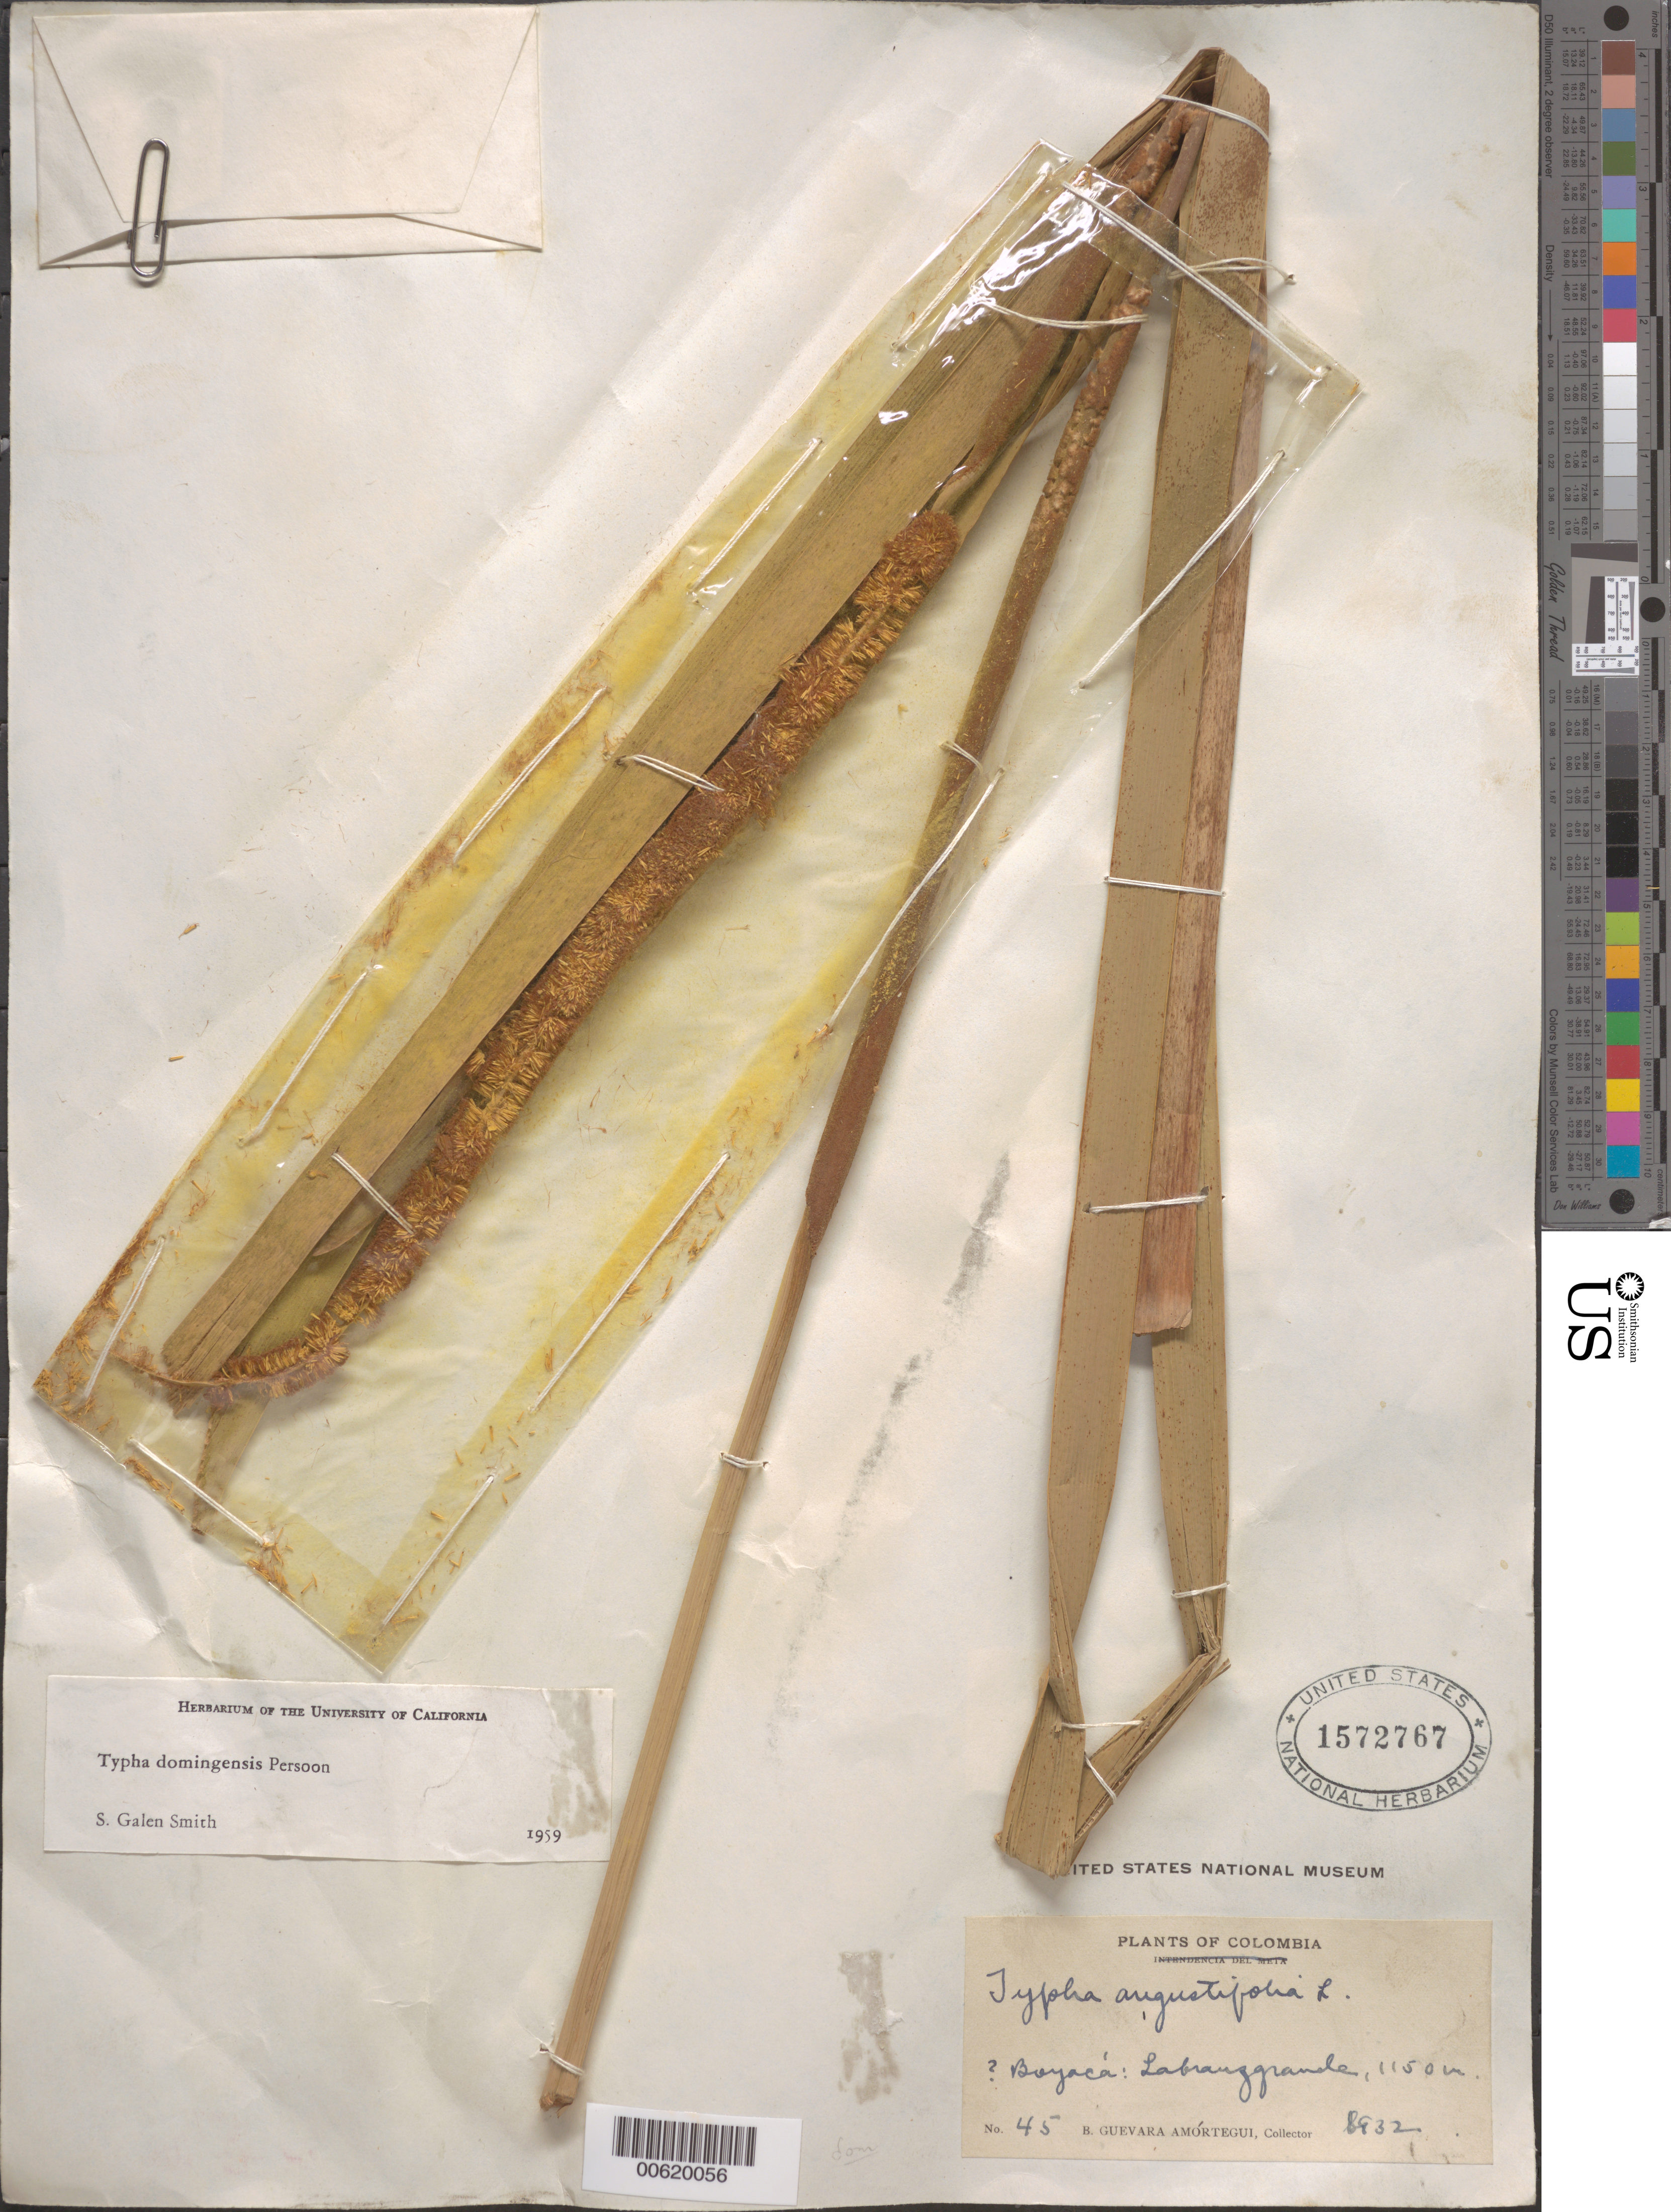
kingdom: Plantae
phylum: Tracheophyta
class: Liliopsida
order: Poales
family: Typhaceae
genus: Typha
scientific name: Typha domingensis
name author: Pers.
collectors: B. Amortegui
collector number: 45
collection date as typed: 1932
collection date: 1932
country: Colombia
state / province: Boyacá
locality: LAbrang Grande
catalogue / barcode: US 1572767